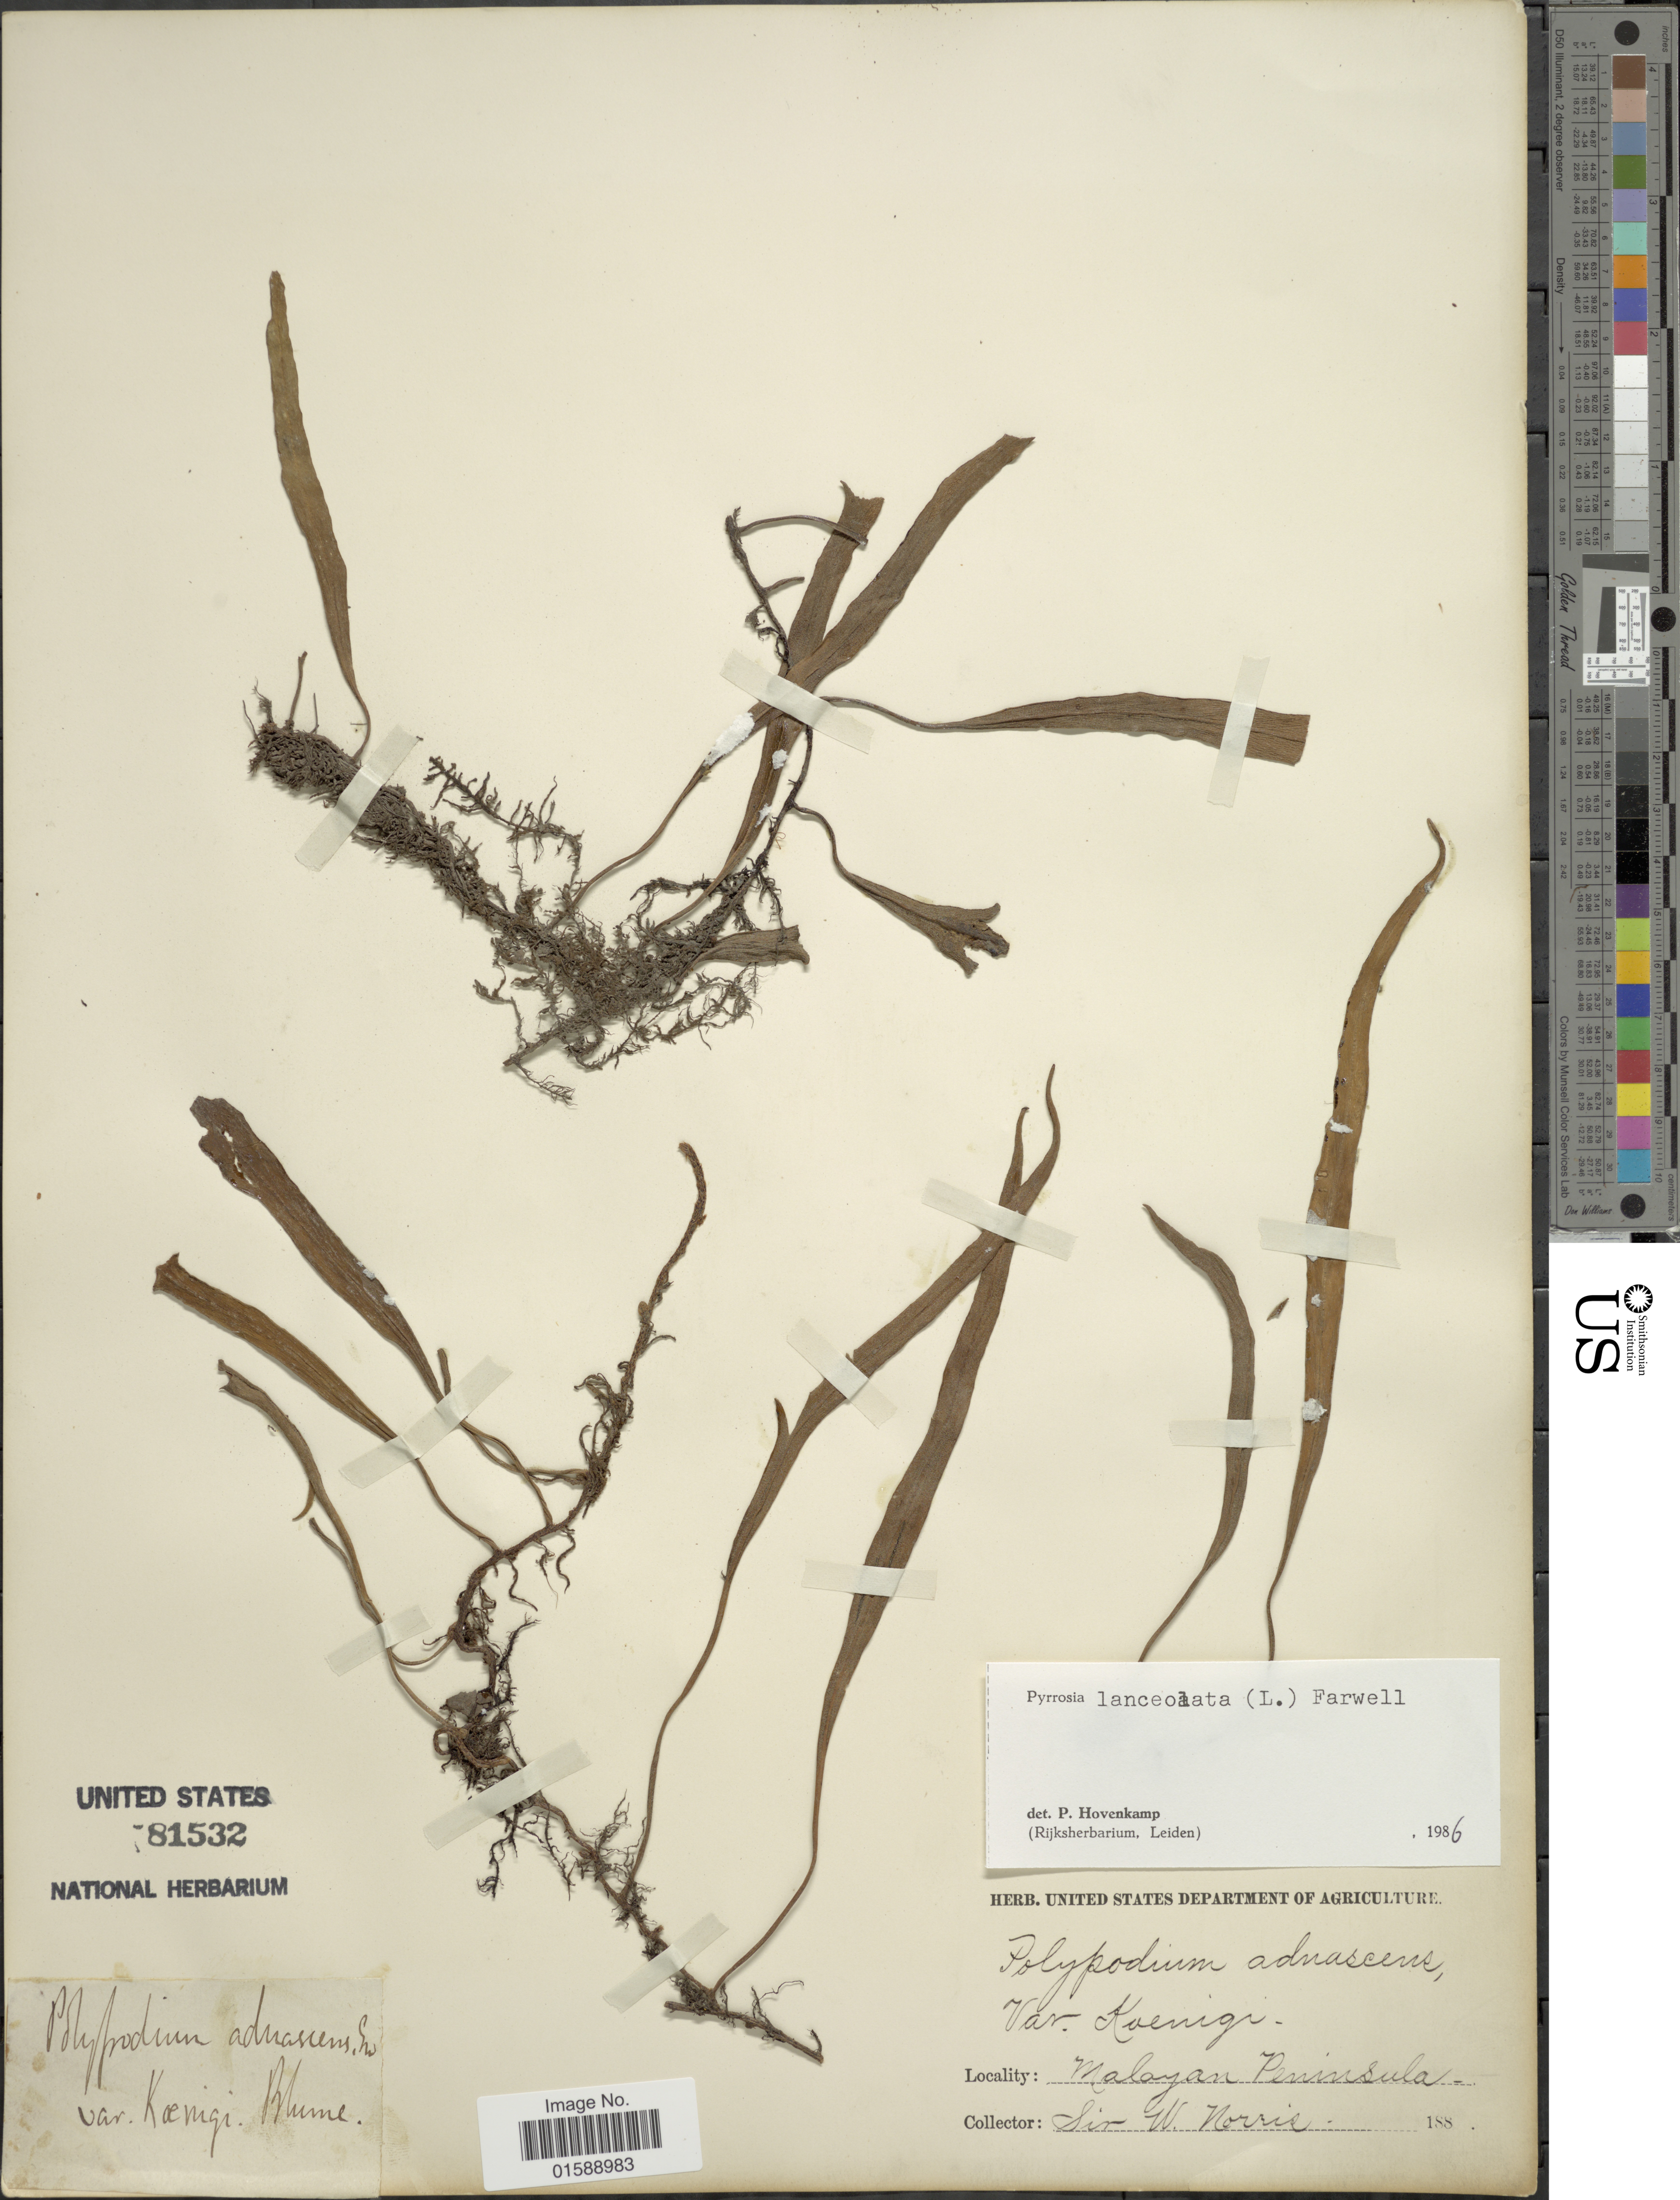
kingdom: Plantae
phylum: Tracheophyta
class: Polypodiopsida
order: Polypodiales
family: Polypodiaceae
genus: Pyrrosia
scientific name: Pyrrosia lanceolata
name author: (L.) Farw.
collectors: W. Norris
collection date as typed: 188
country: Malaysia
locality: Malayan Peninsula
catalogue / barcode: US 81532